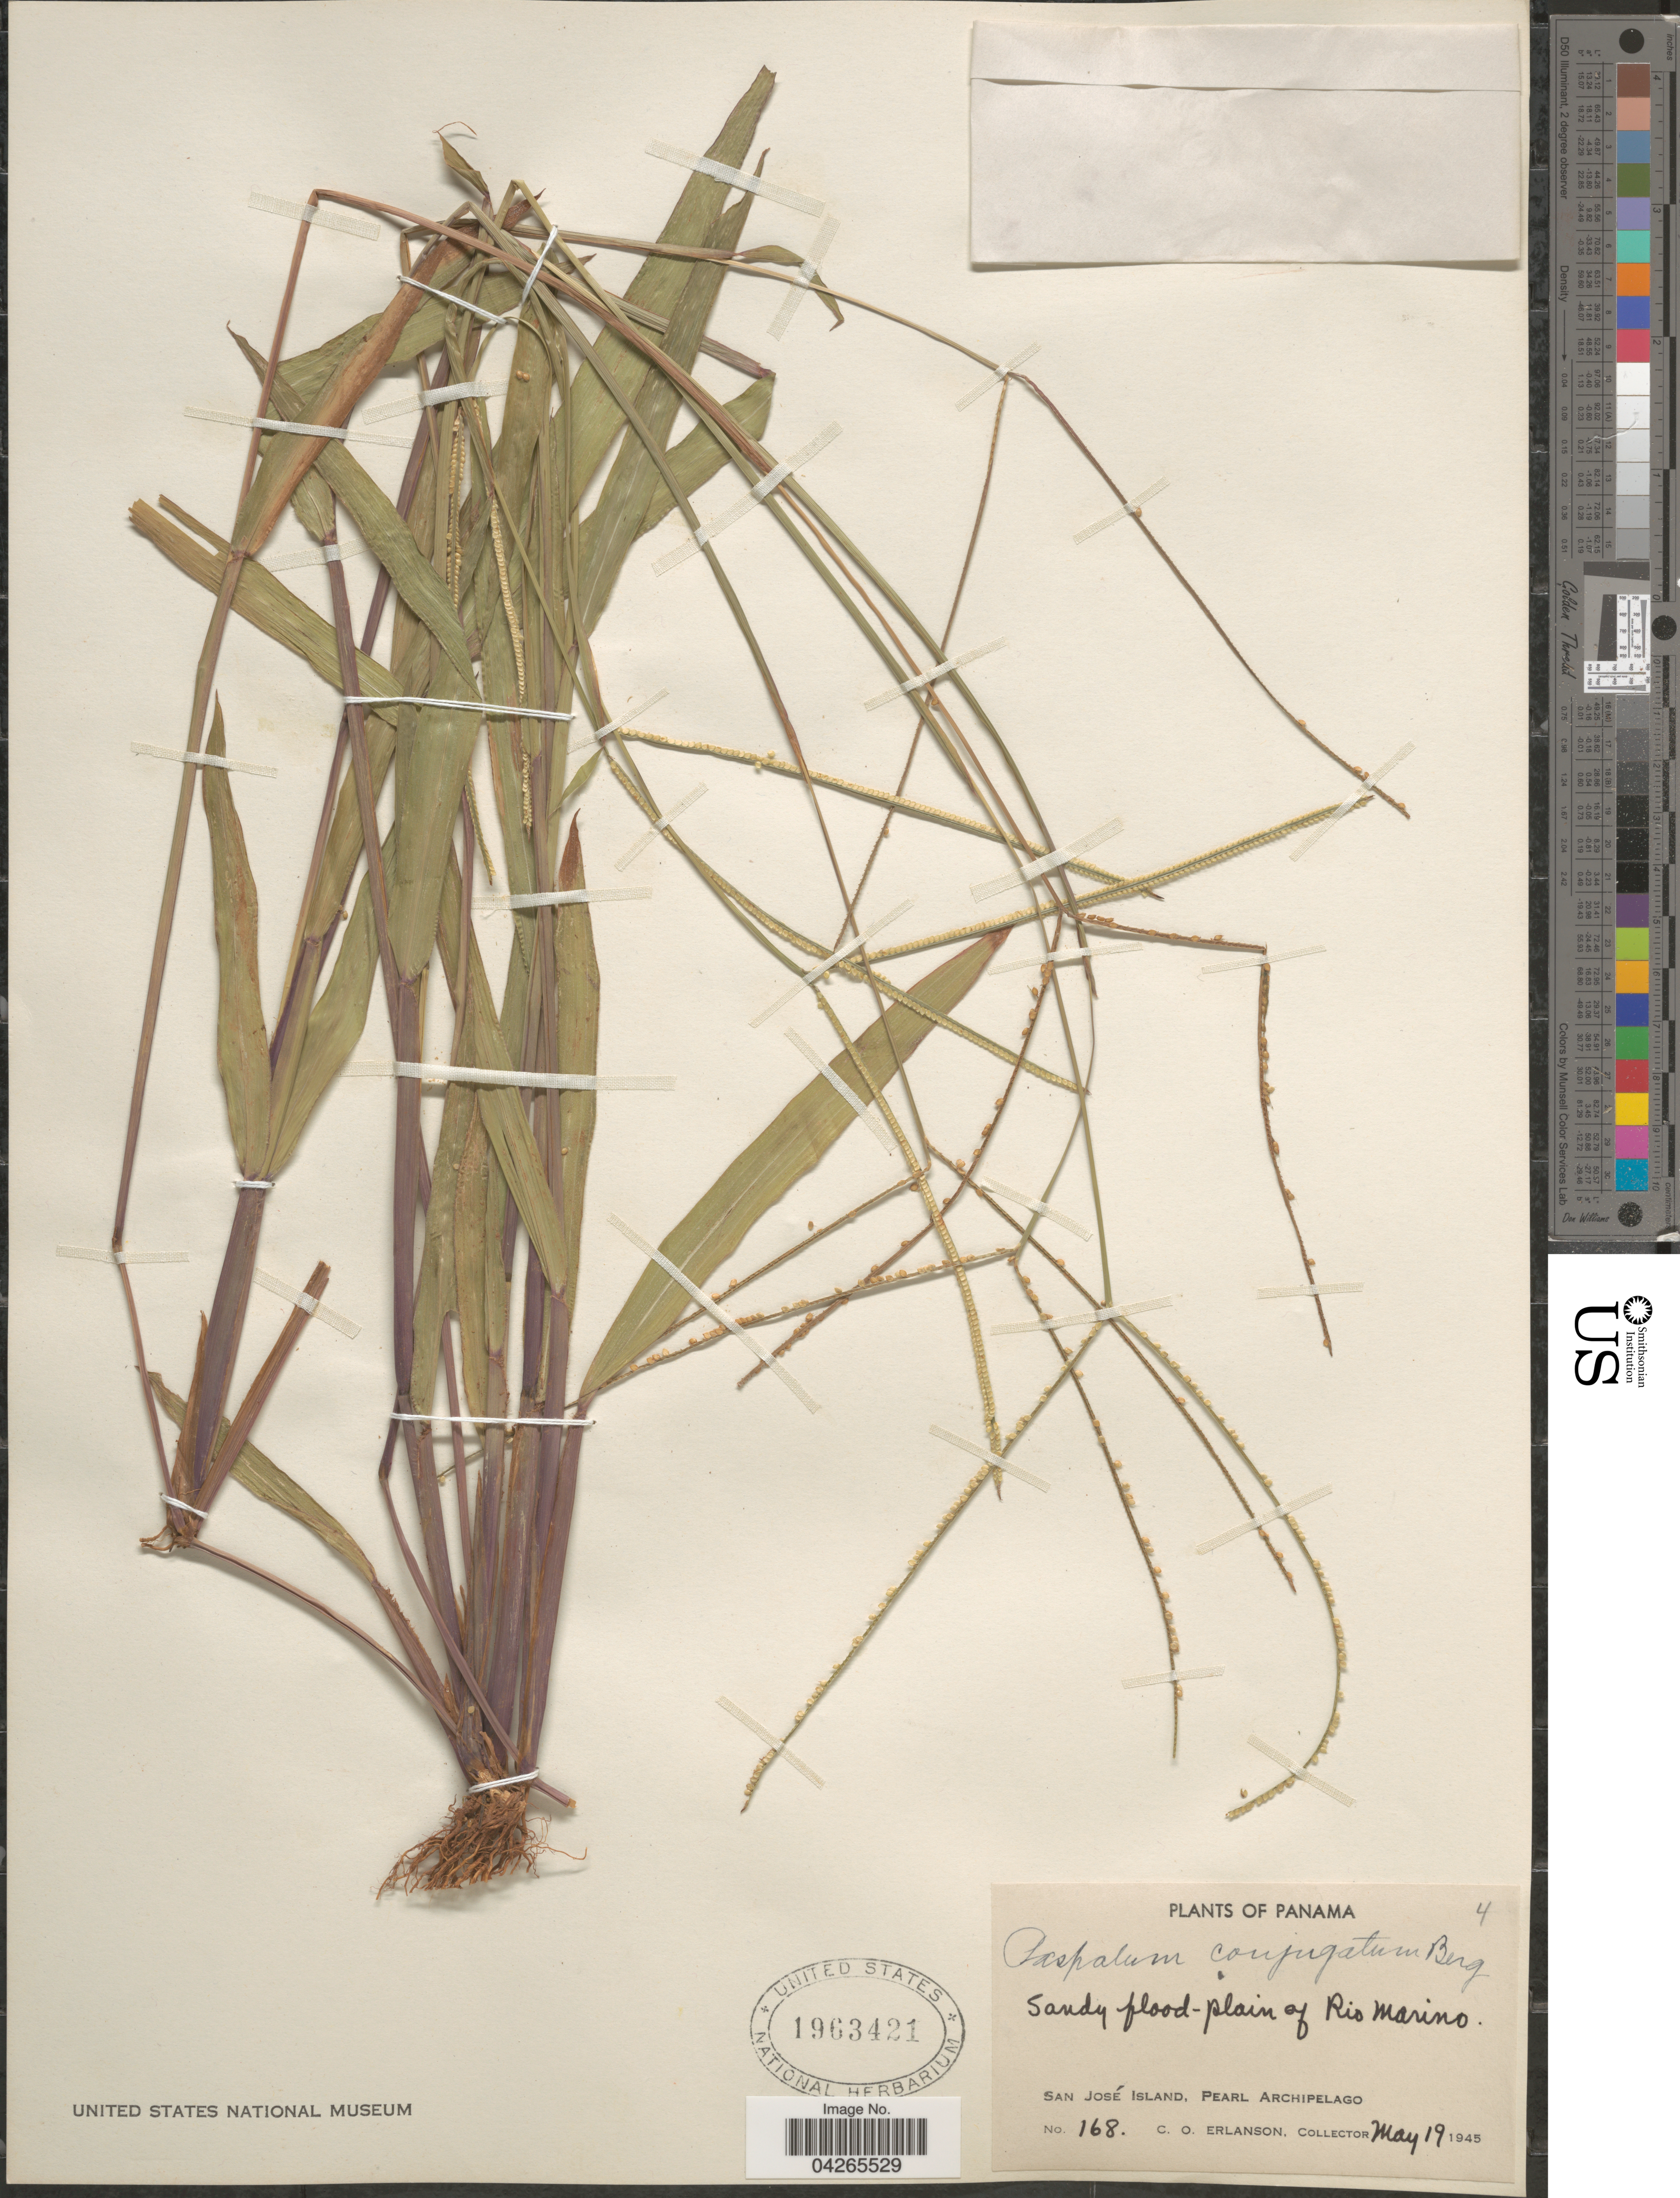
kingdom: Plantae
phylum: Tracheophyta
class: Liliopsida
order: Poales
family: Poaceae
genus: Paspalum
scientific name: Paspalum conjugatum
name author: P.J. Bergius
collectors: C. O. Erlanson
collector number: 168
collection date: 1945-05-19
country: Panama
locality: Sandy flood-plain of Rio Marino. San José Island, Pearl Archipelago.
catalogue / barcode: US 1963421